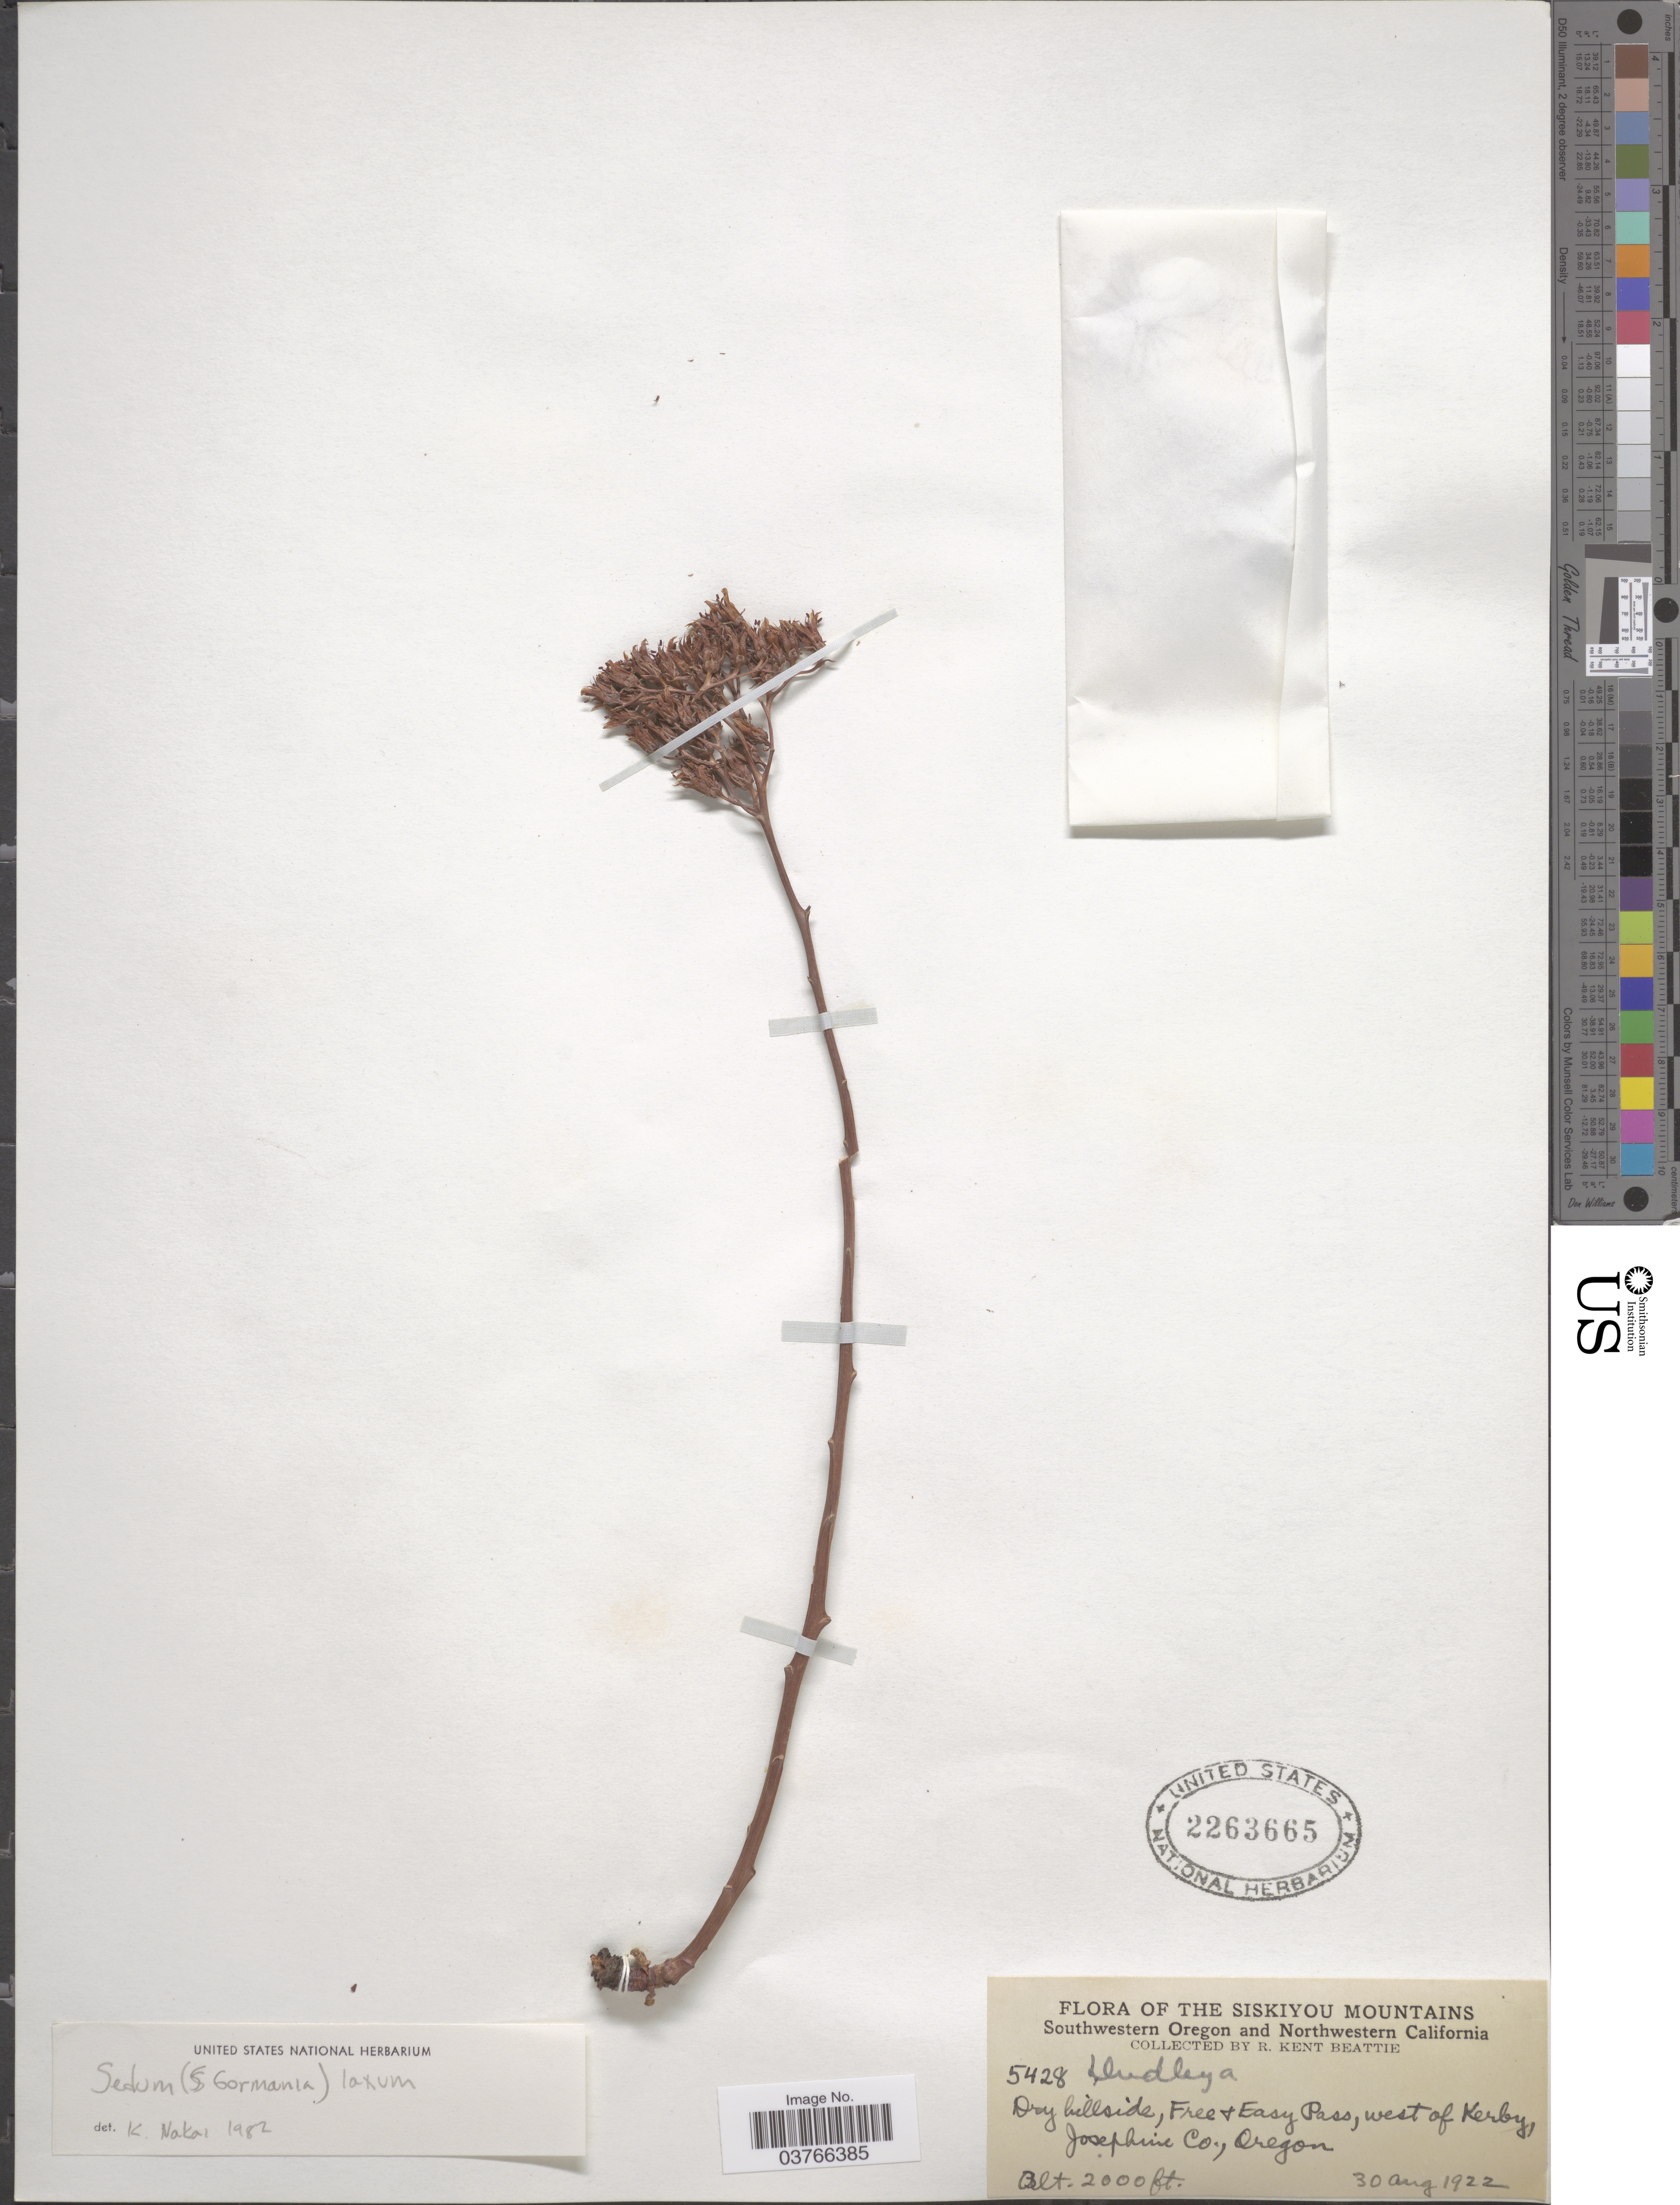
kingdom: Plantae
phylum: Tracheophyta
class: Magnoliopsida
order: Saxifragales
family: Crassulaceae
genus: Sedum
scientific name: Sedum laxum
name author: (Britton) A. Berger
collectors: R. K. Beattie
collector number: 5428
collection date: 1922-08-30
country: United States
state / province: Oregon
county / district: Josephine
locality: The Siskiyou Mountains. Southwestern Oregon. Free & Easy Pass, West of Kerby, Josephine Co.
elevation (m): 610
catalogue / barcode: US 2263665